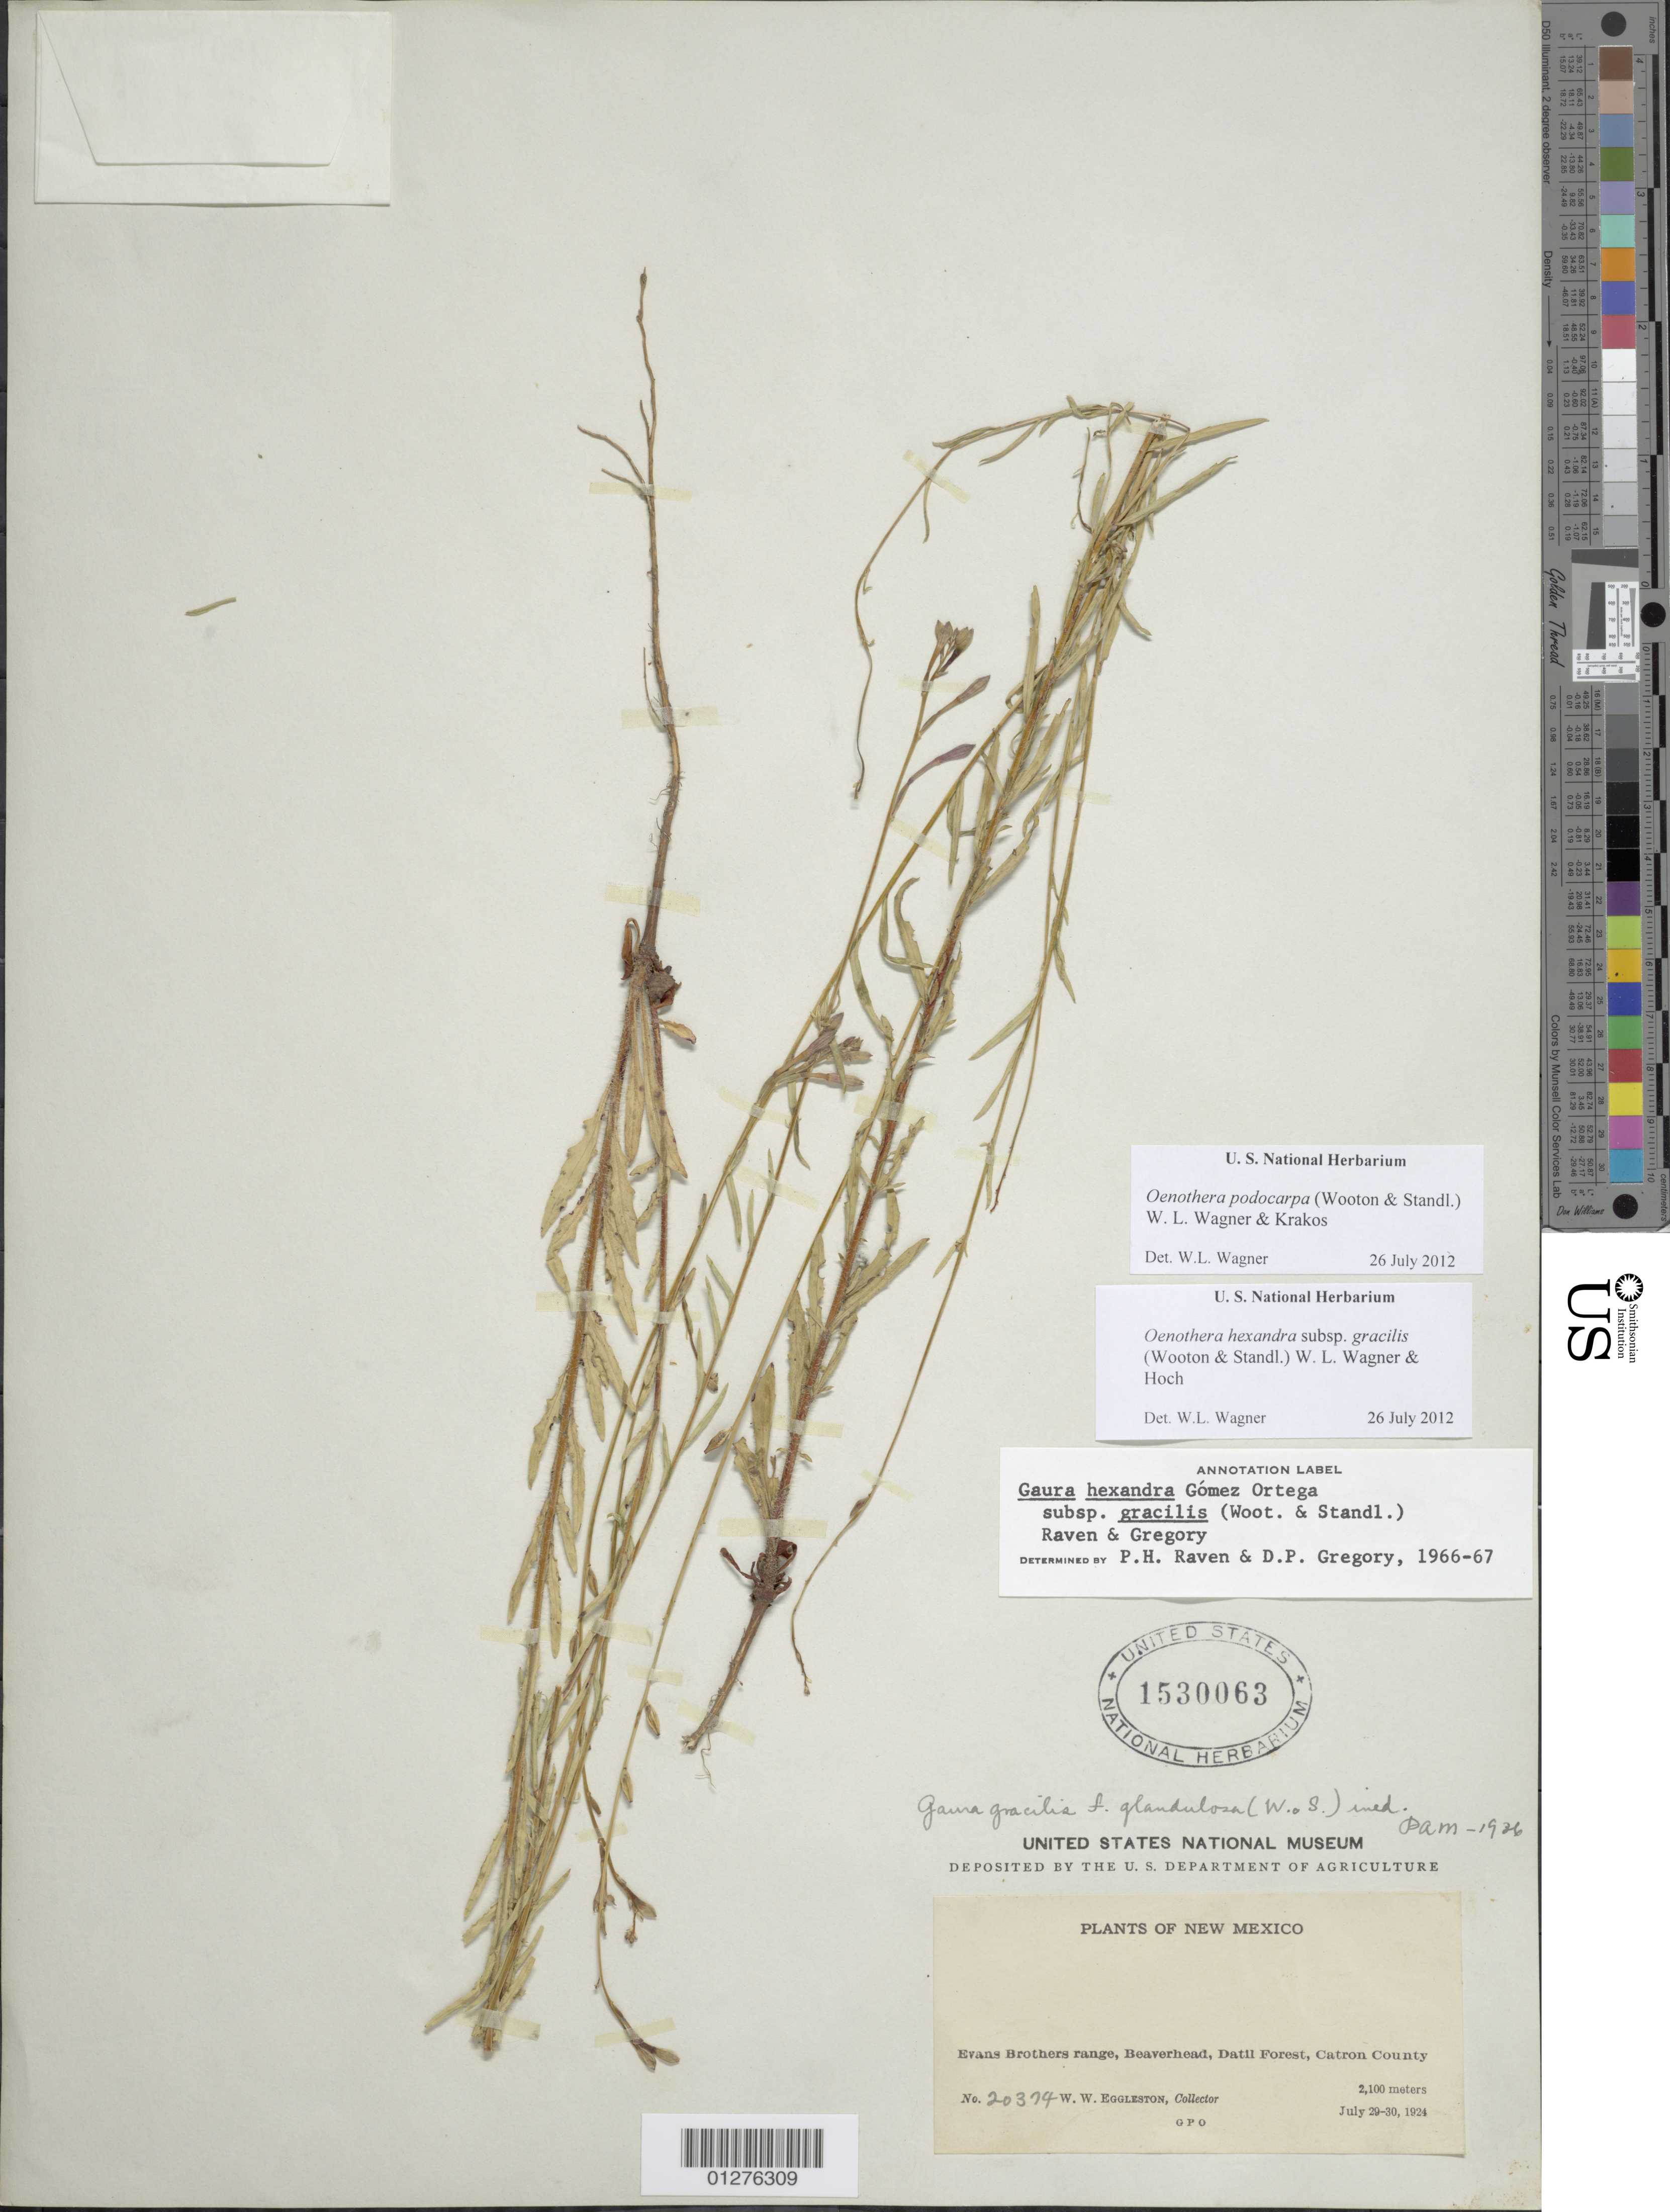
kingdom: Plantae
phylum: Tracheophyta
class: Magnoliopsida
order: Myrtales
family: Onagraceae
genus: Oenothera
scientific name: Oenothera podocarpa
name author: (Wooton & Standl.) Krakos & W.L. Wagner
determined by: Wagner, W. L., (BOT), Smithsonian Institution - National Museum of Natural History (UNITED STATES)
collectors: W. W. Eggleston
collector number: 20374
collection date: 1924-07-29/1924-07-30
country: United States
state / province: New Mexico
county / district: Catron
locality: Evans Brothers range; Beaverhead, Datil Forest.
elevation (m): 2100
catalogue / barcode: US 1530063